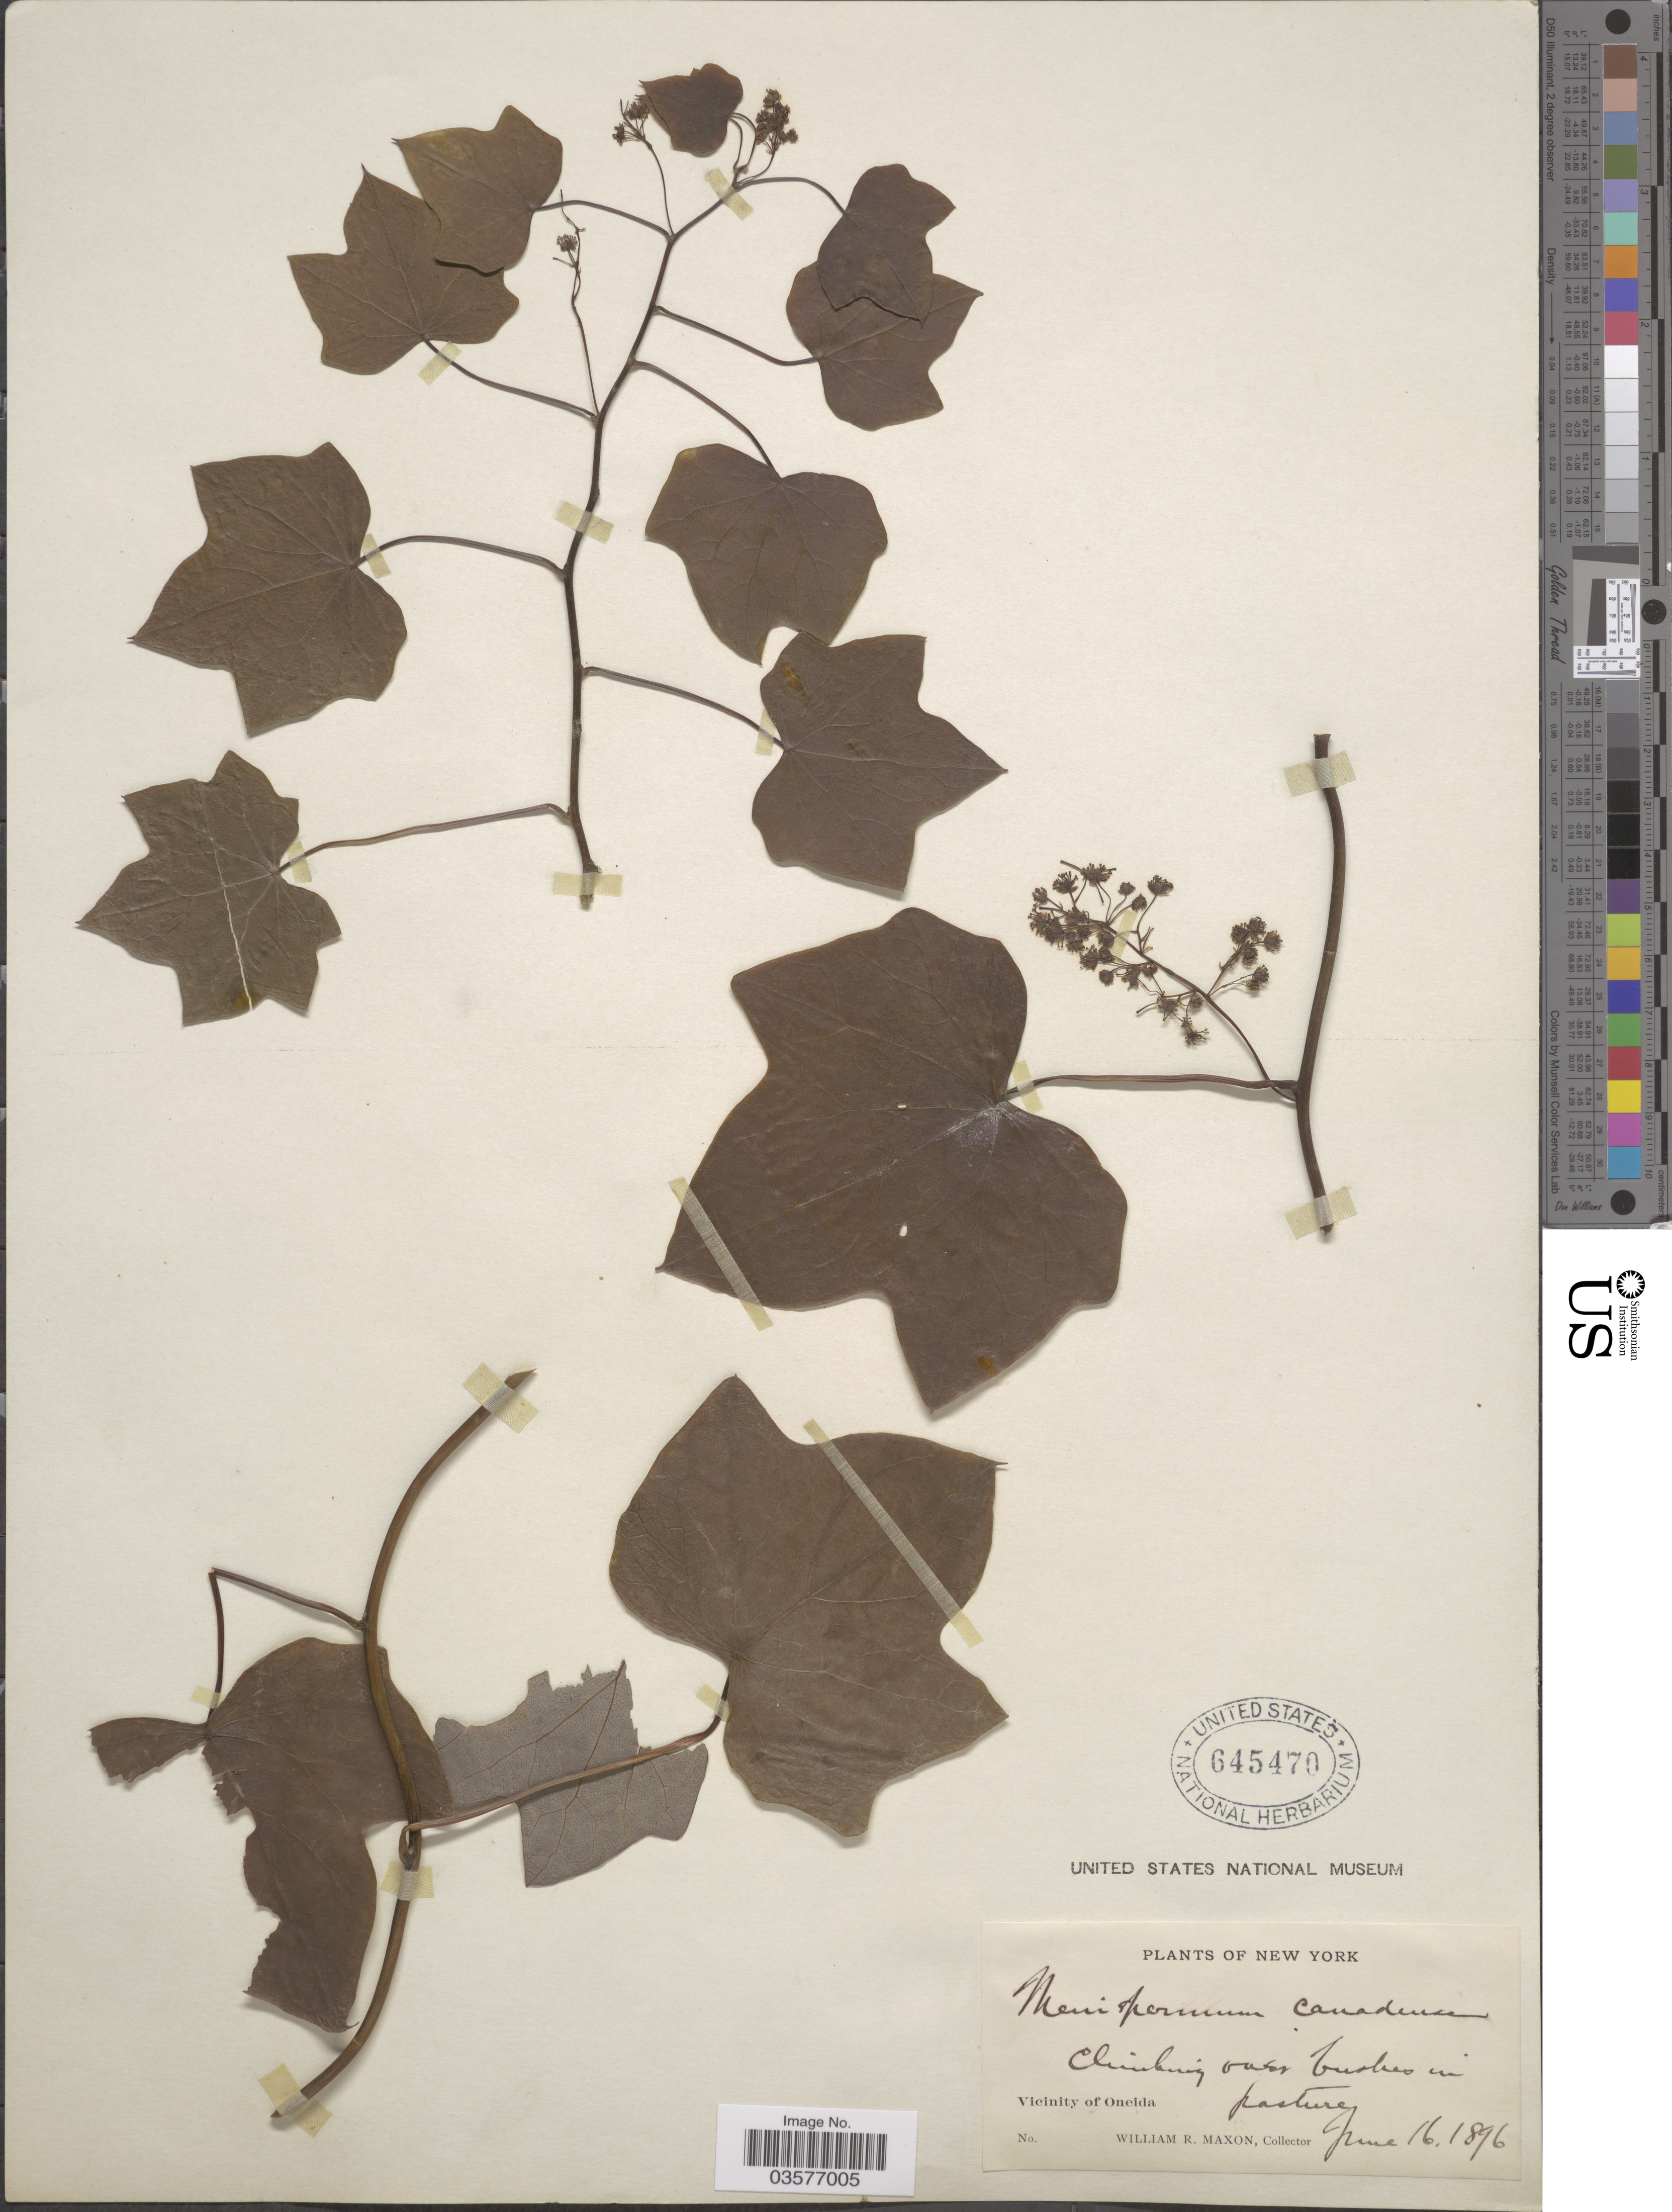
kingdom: Plantae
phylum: Tracheophyta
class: Magnoliopsida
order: Ranunculales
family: Menispermaceae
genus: Menispermum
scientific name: Menispermum canadense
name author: L.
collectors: W. R. Maxon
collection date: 1896-06-16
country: United States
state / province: New York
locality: Vicinity of Oneida.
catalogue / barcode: US 645470